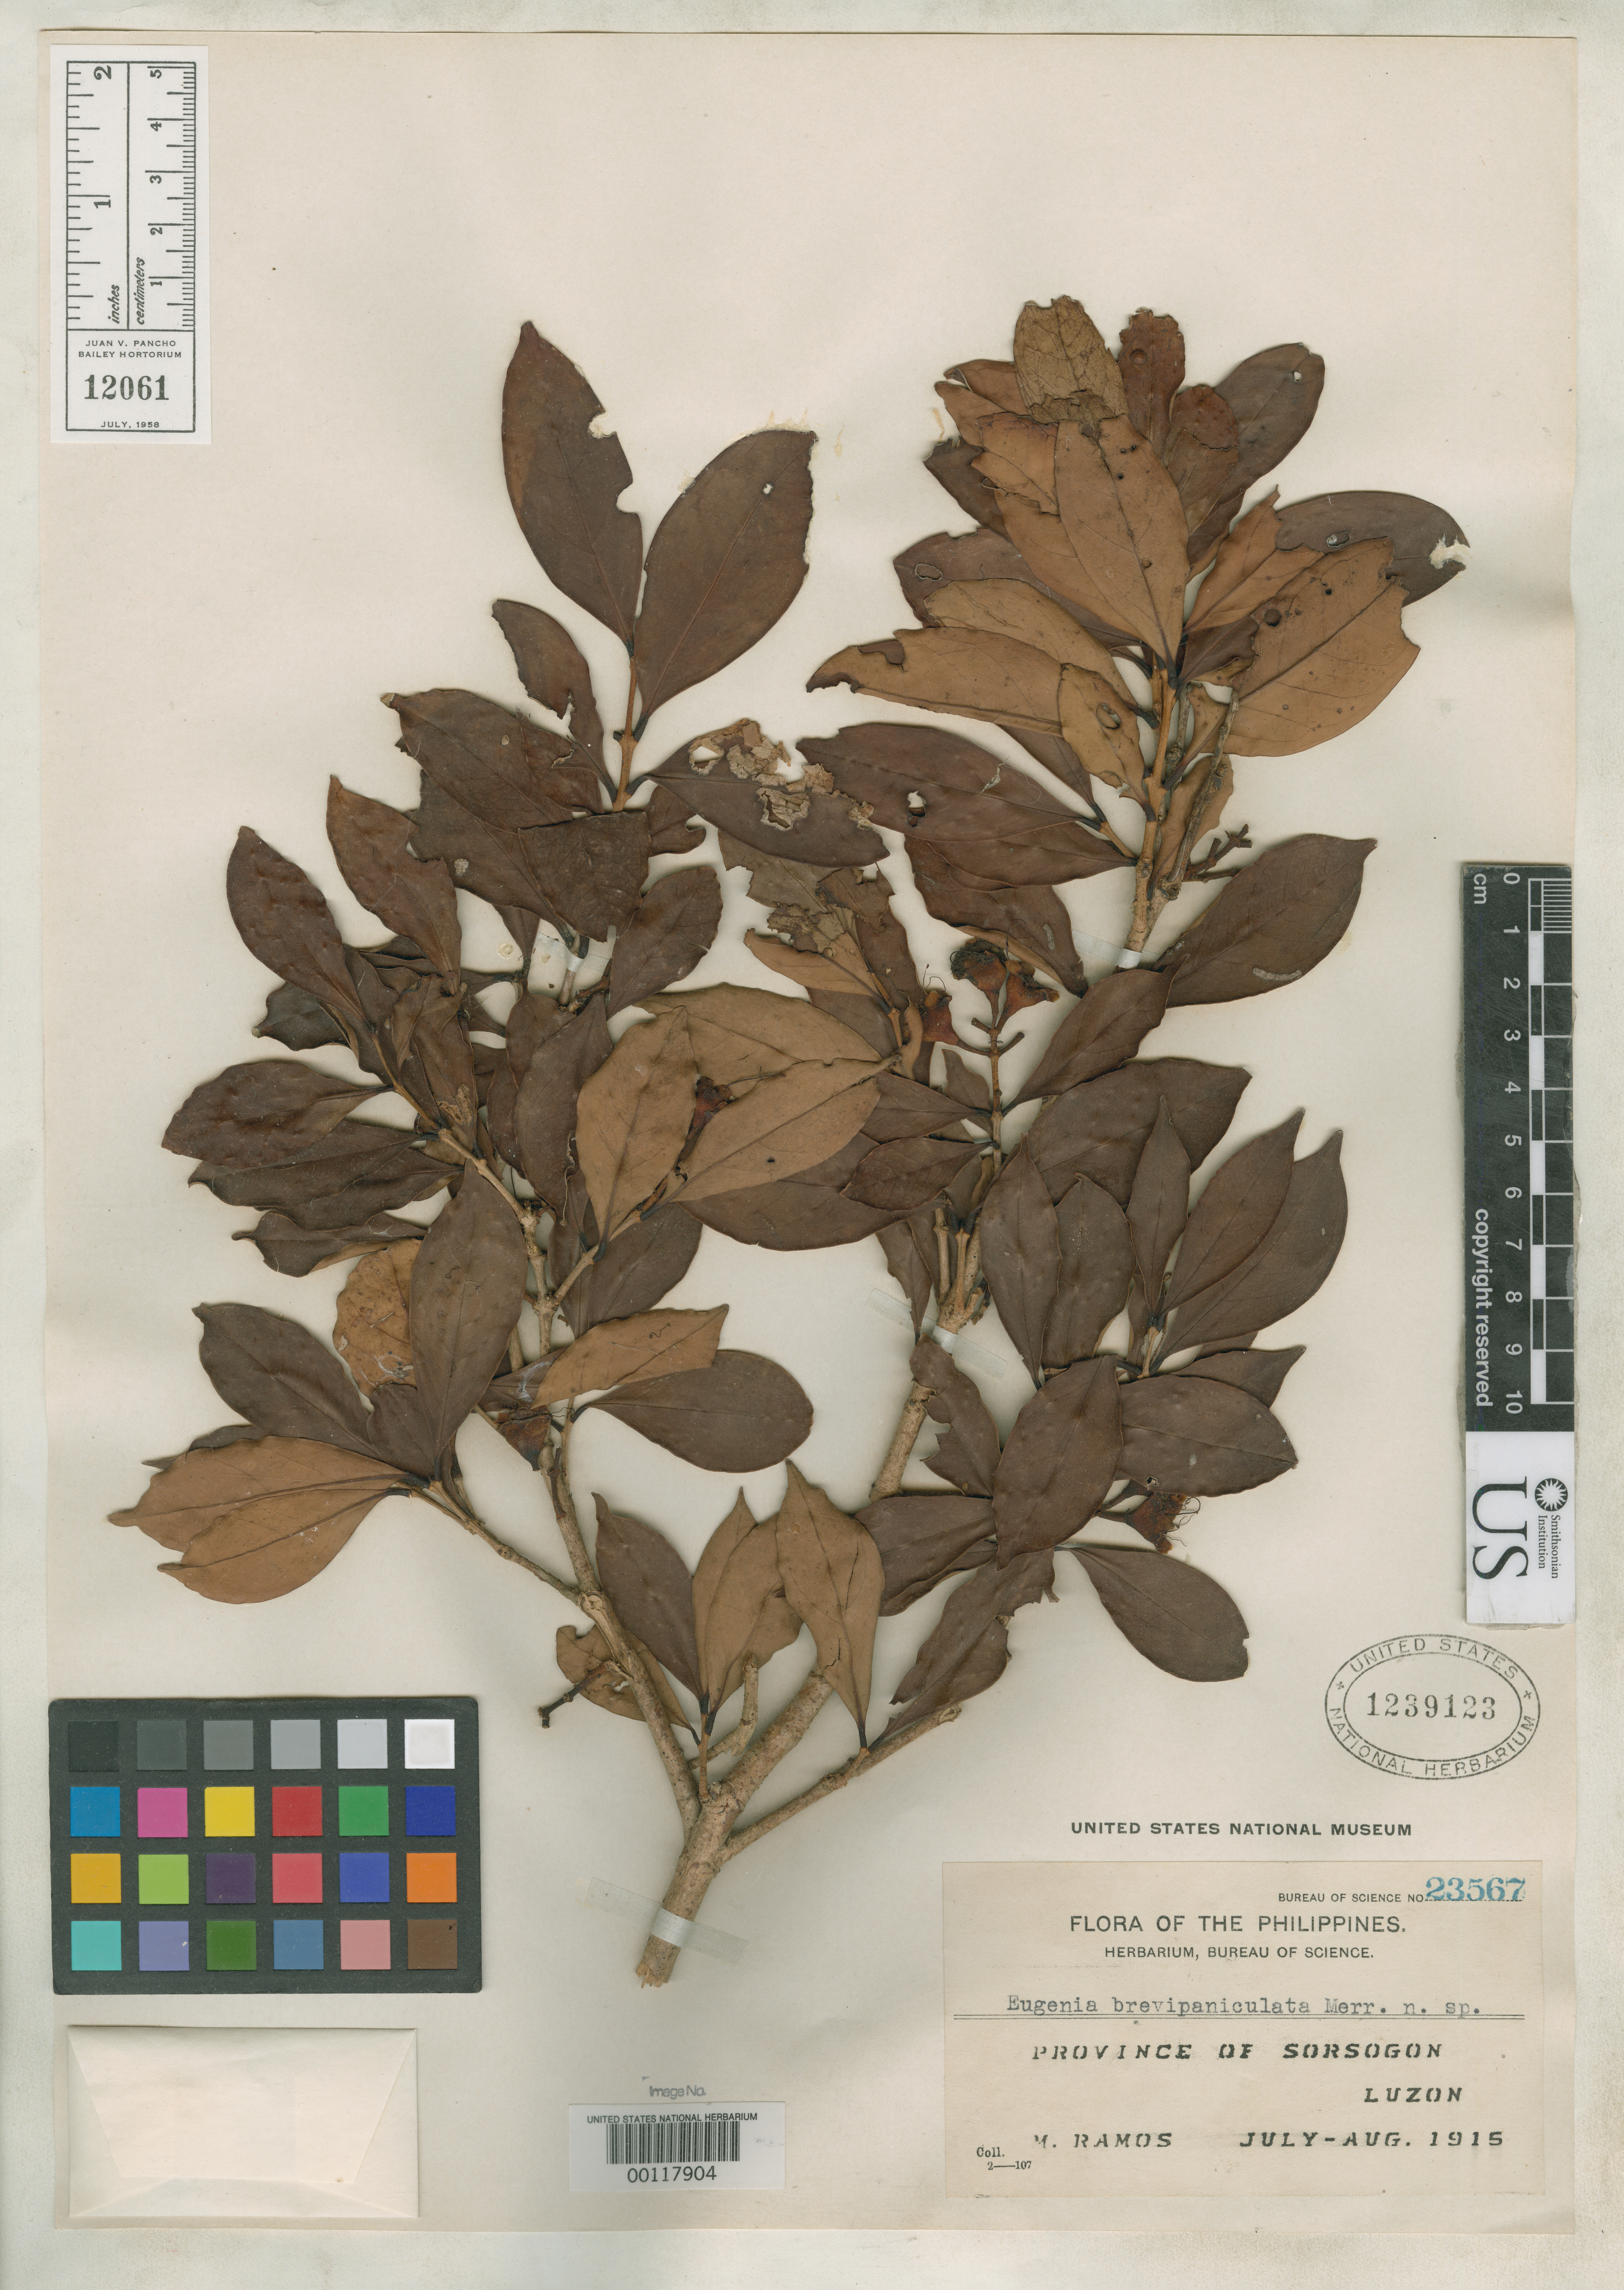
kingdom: Plantae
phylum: Tracheophyta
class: Magnoliopsida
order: Myrtales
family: Myrtaceae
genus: Eugenia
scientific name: Eugenia brevipaniculata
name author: Merr.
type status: Isotype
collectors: M. Ramos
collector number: Bur. Sci. 23567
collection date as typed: Jul 1915 to -- Aug 1915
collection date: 1915-07/1915-08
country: Philippines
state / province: Bicol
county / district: Sorsogon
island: Luzon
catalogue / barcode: US 1239123